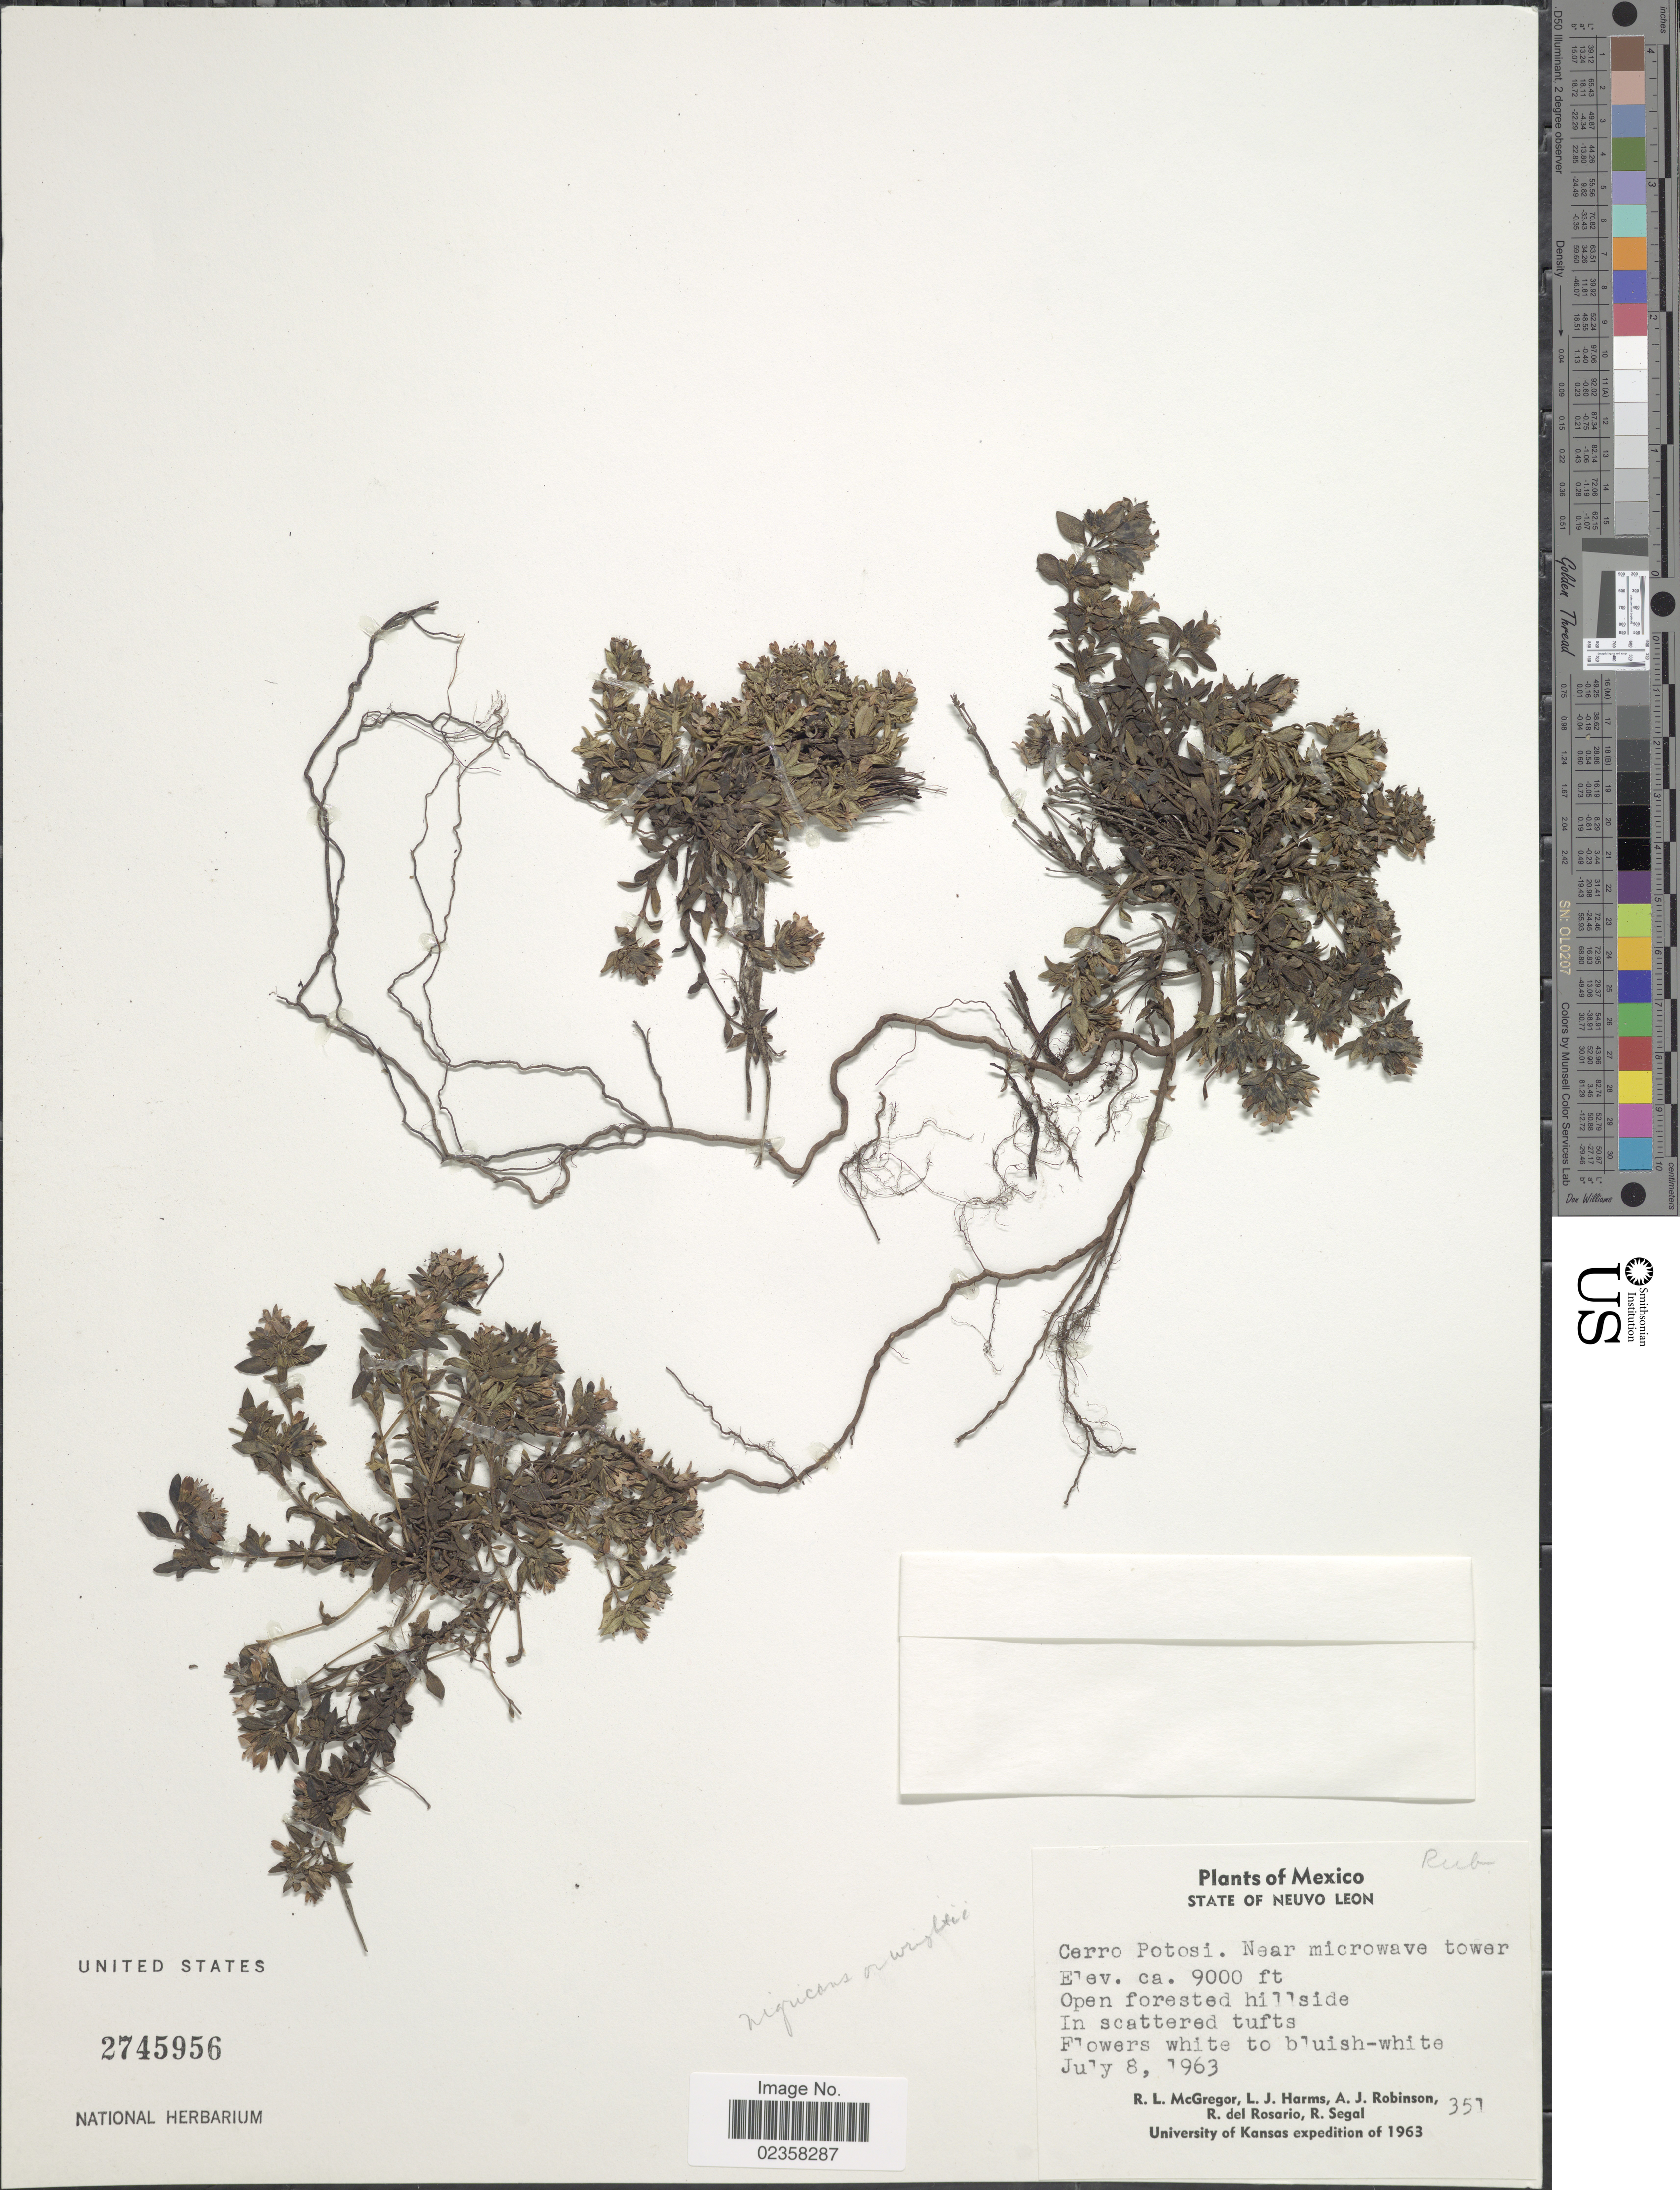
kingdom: Plantae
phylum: Tracheophyta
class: Magnoliopsida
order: Gentianales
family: Rubiaceae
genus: Houstonia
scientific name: Houstonia nigricans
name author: (Lam.) Fernald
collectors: R. McGregor, L. Harms, A. J. Robinson, R. del Rosario & R. Segal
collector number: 351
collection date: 1963-07-08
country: Mexico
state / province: Nuevo León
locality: Cerro Potosi. Near microwave tower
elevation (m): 2743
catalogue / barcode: US 2745956